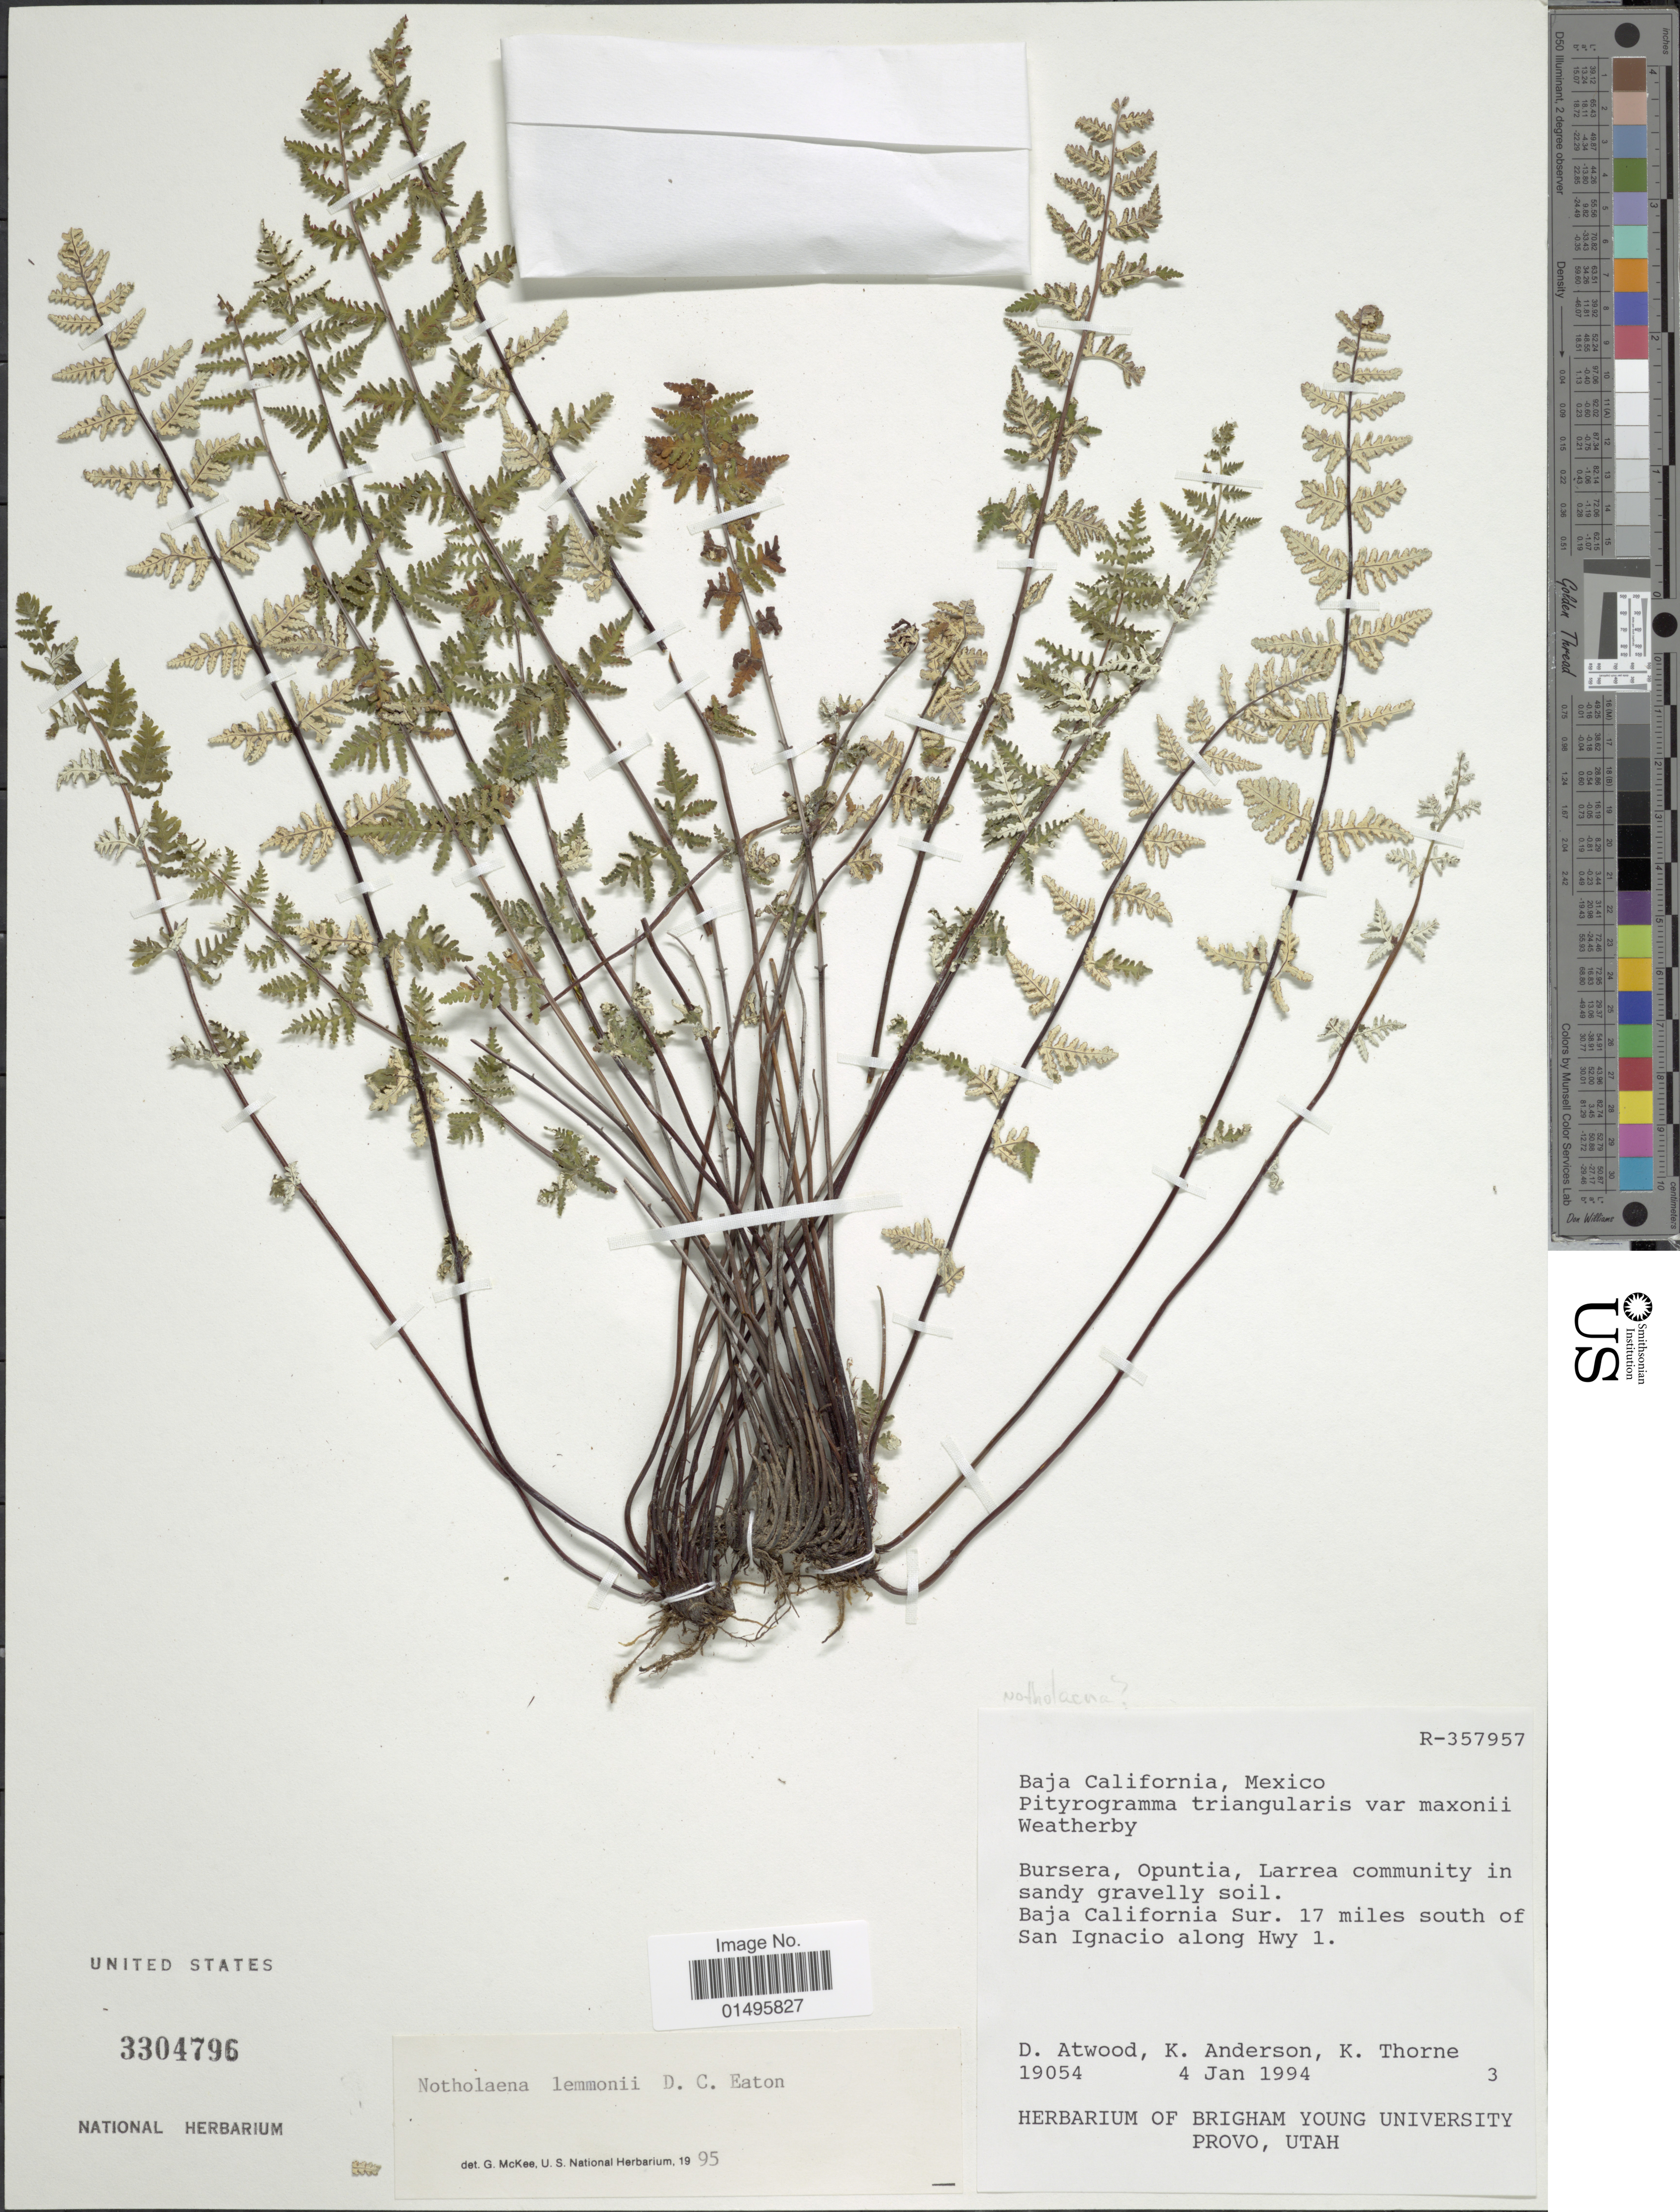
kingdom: Plantae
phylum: Tracheophyta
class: Polypodiopsida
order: Polypodiales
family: Pteridaceae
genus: Notholaena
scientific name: Notholaena lemmonii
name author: D.C. Eaton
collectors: D. Atwood, K. Anderson & K. Thorne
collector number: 19054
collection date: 1994-01-04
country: Mexico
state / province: Baja California Sur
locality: Baja California, Mexico, Baja California Sur. 17 miles south of San Ignacio along Hwy 1.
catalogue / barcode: US 3304796